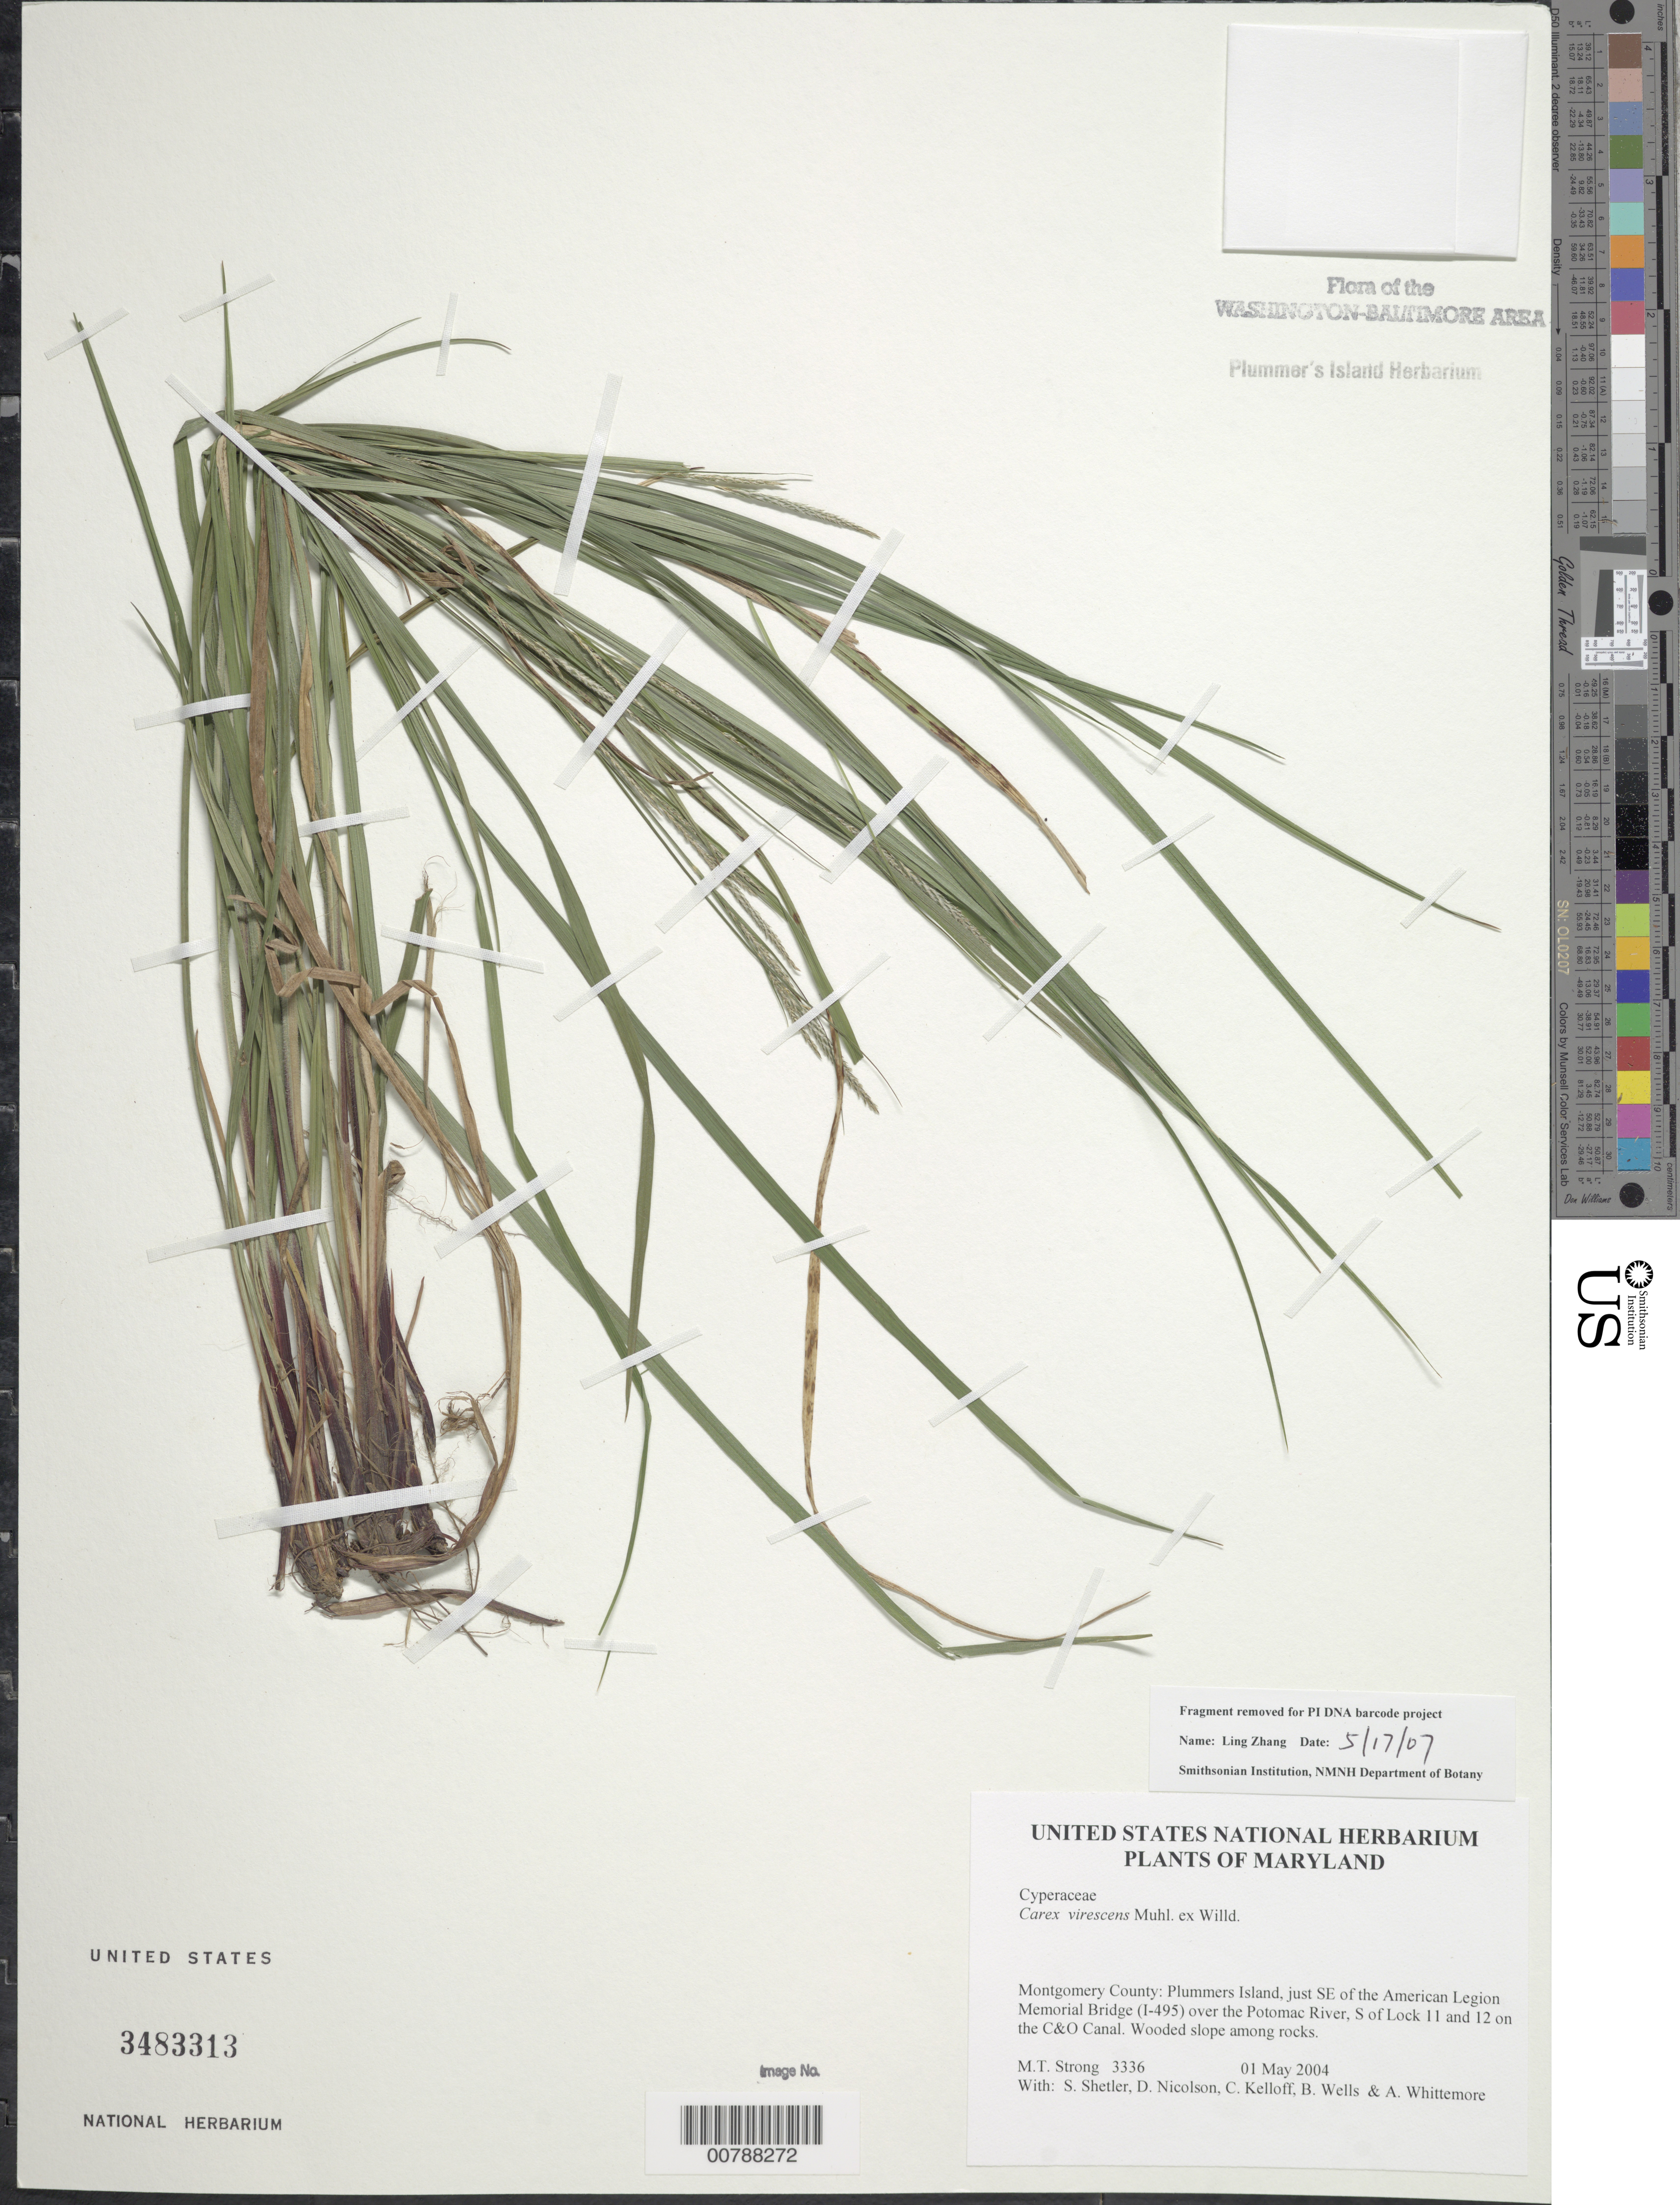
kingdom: Plantae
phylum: Tracheophyta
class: Liliopsida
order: Poales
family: Cyperaceae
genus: Carex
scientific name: Carex virescens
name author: Muhl. ex Willd.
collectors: M. T. Strong, S. Shetler, D. H. Nicolson, C. L. Kelloff, B. Wells & A. Whittemore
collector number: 3336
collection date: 2004-05-01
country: United States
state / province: Maryland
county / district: Montgomery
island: Plummers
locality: Plummers Island, just SE of the American Legion Memorial Bridge (I-495) over the Potomac River, S of Lock 11 and 12 on the C&O Canal.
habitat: Wooded slope among rocks.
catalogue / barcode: US 3483313